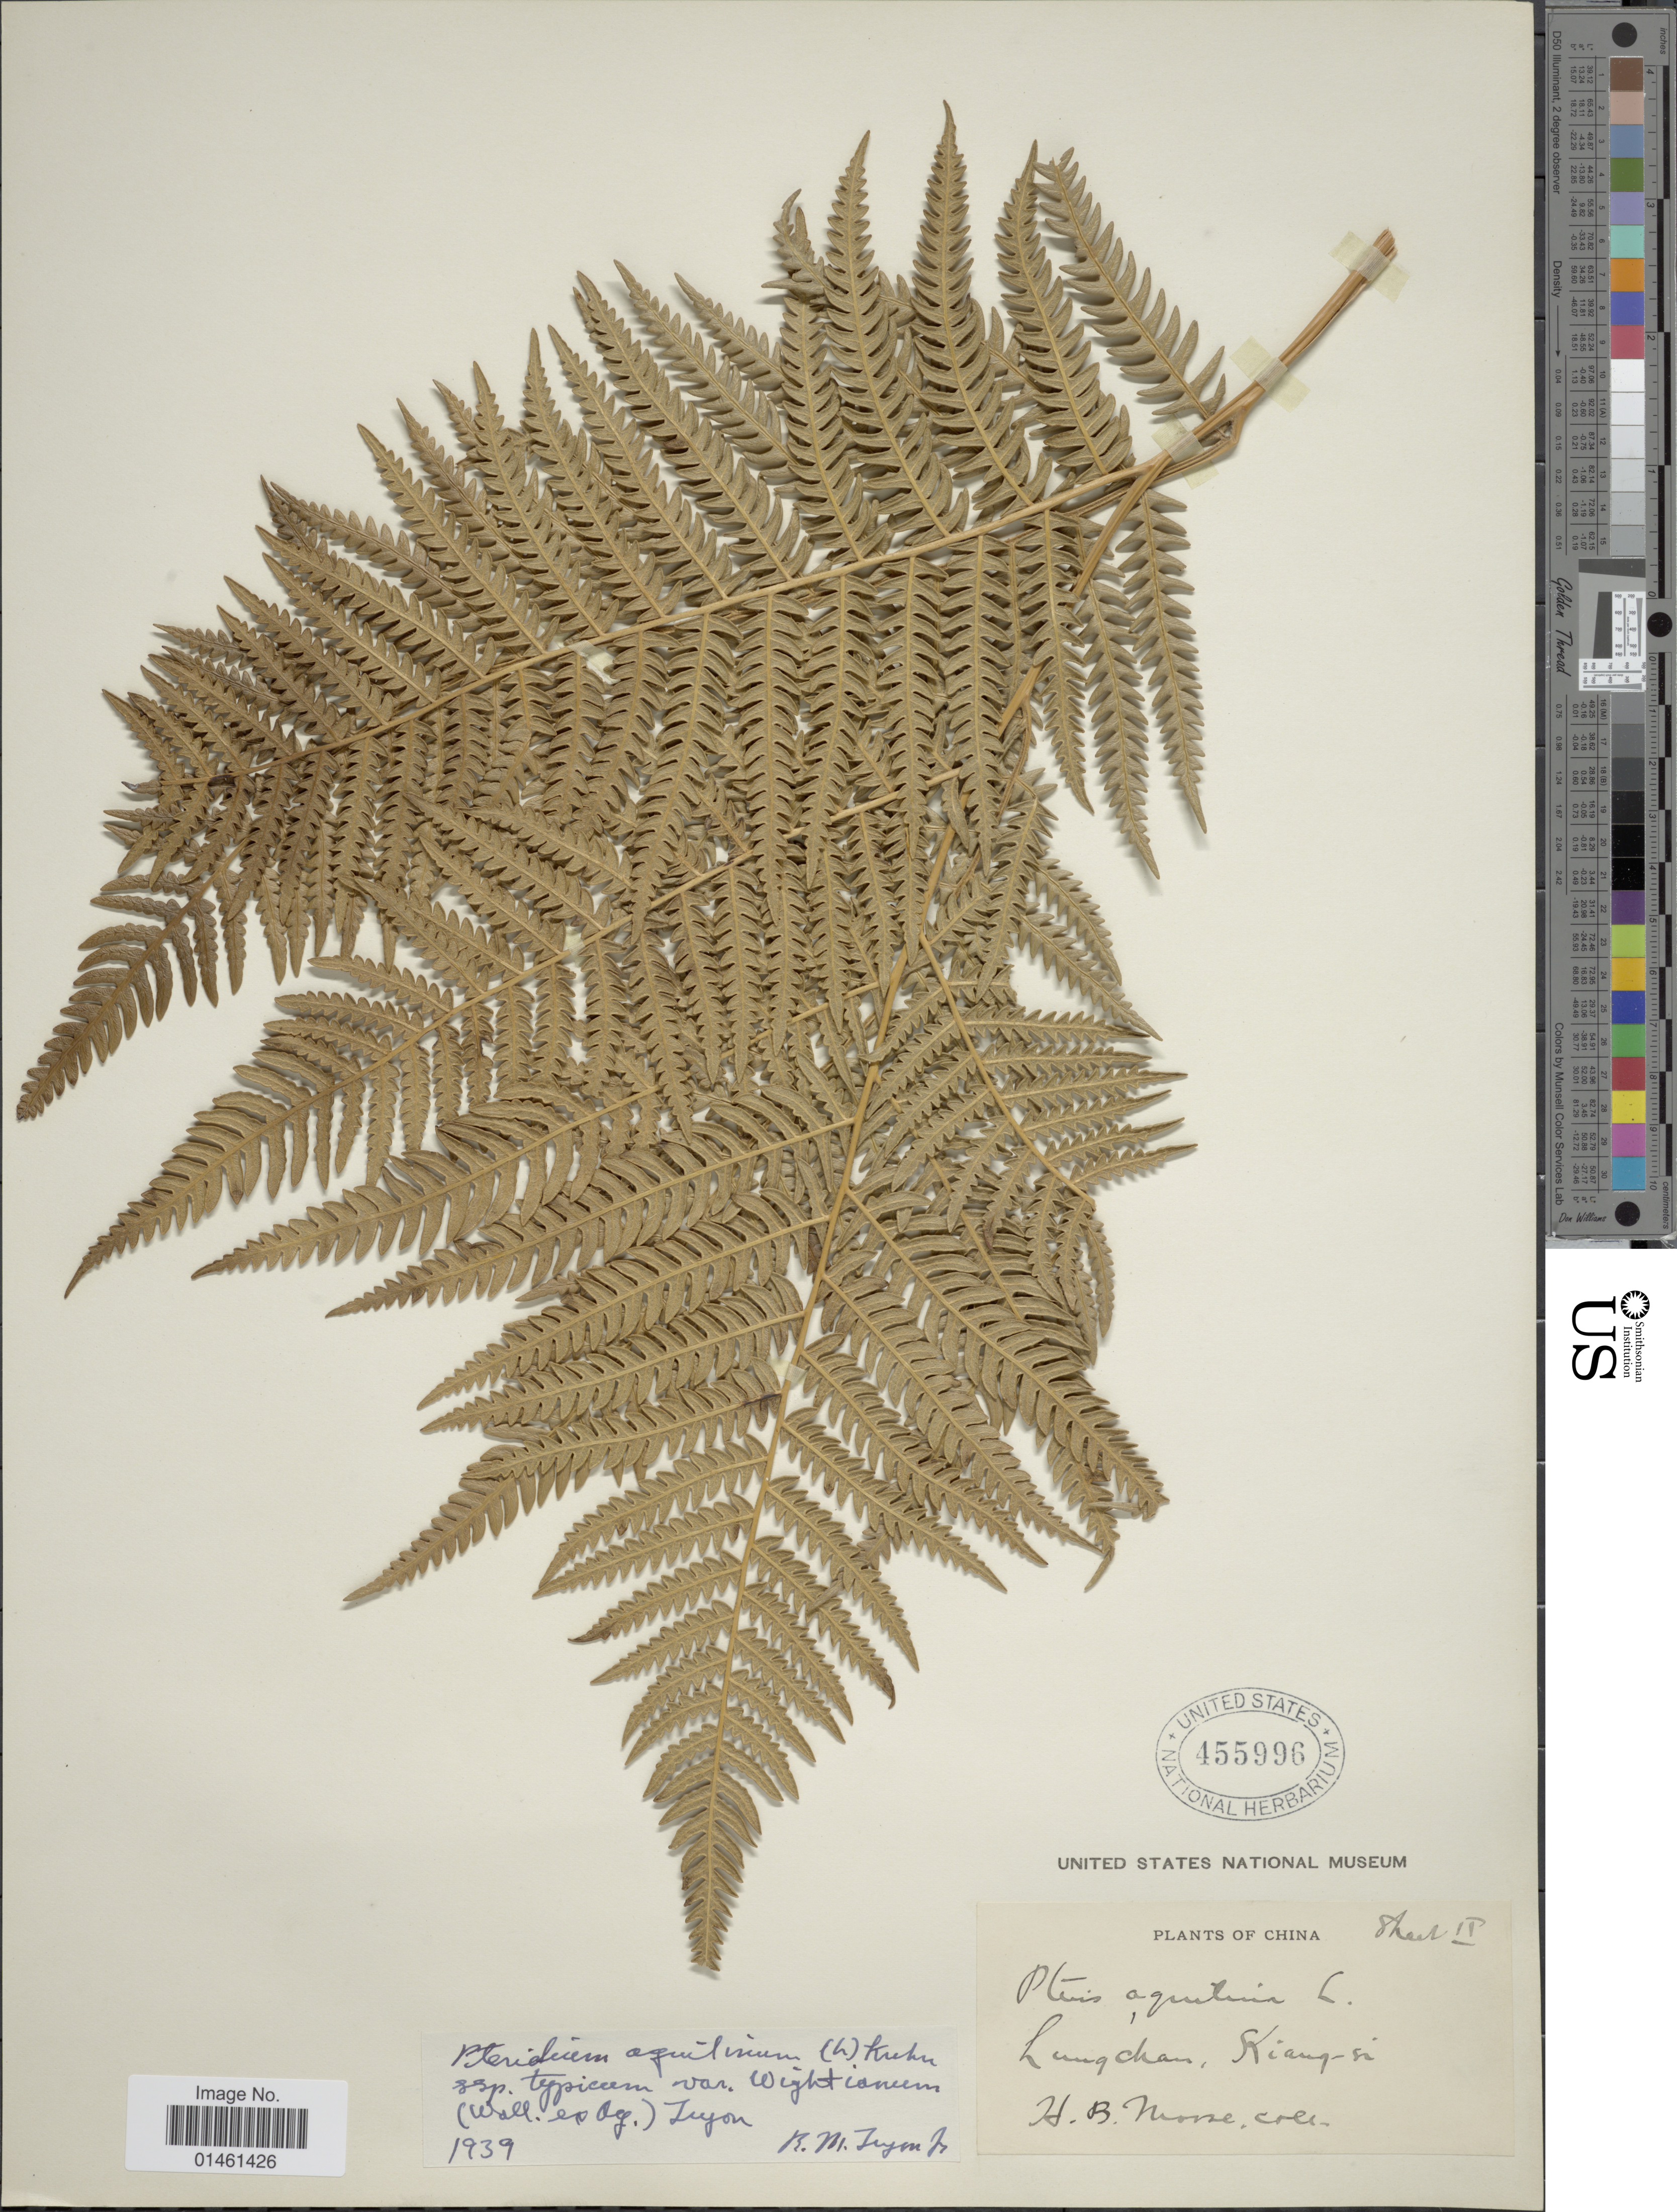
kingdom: Plantae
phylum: Tracheophyta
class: Polypodiopsida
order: Polypodiales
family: Dennstaedtiaceae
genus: Pteridium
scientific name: Pteridium aquilinum var. wightianum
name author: (J. Agardh) R.M. Tryon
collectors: H. Morse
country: China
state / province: Jiangxi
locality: Lungchan, Kiang-si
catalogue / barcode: US 455996